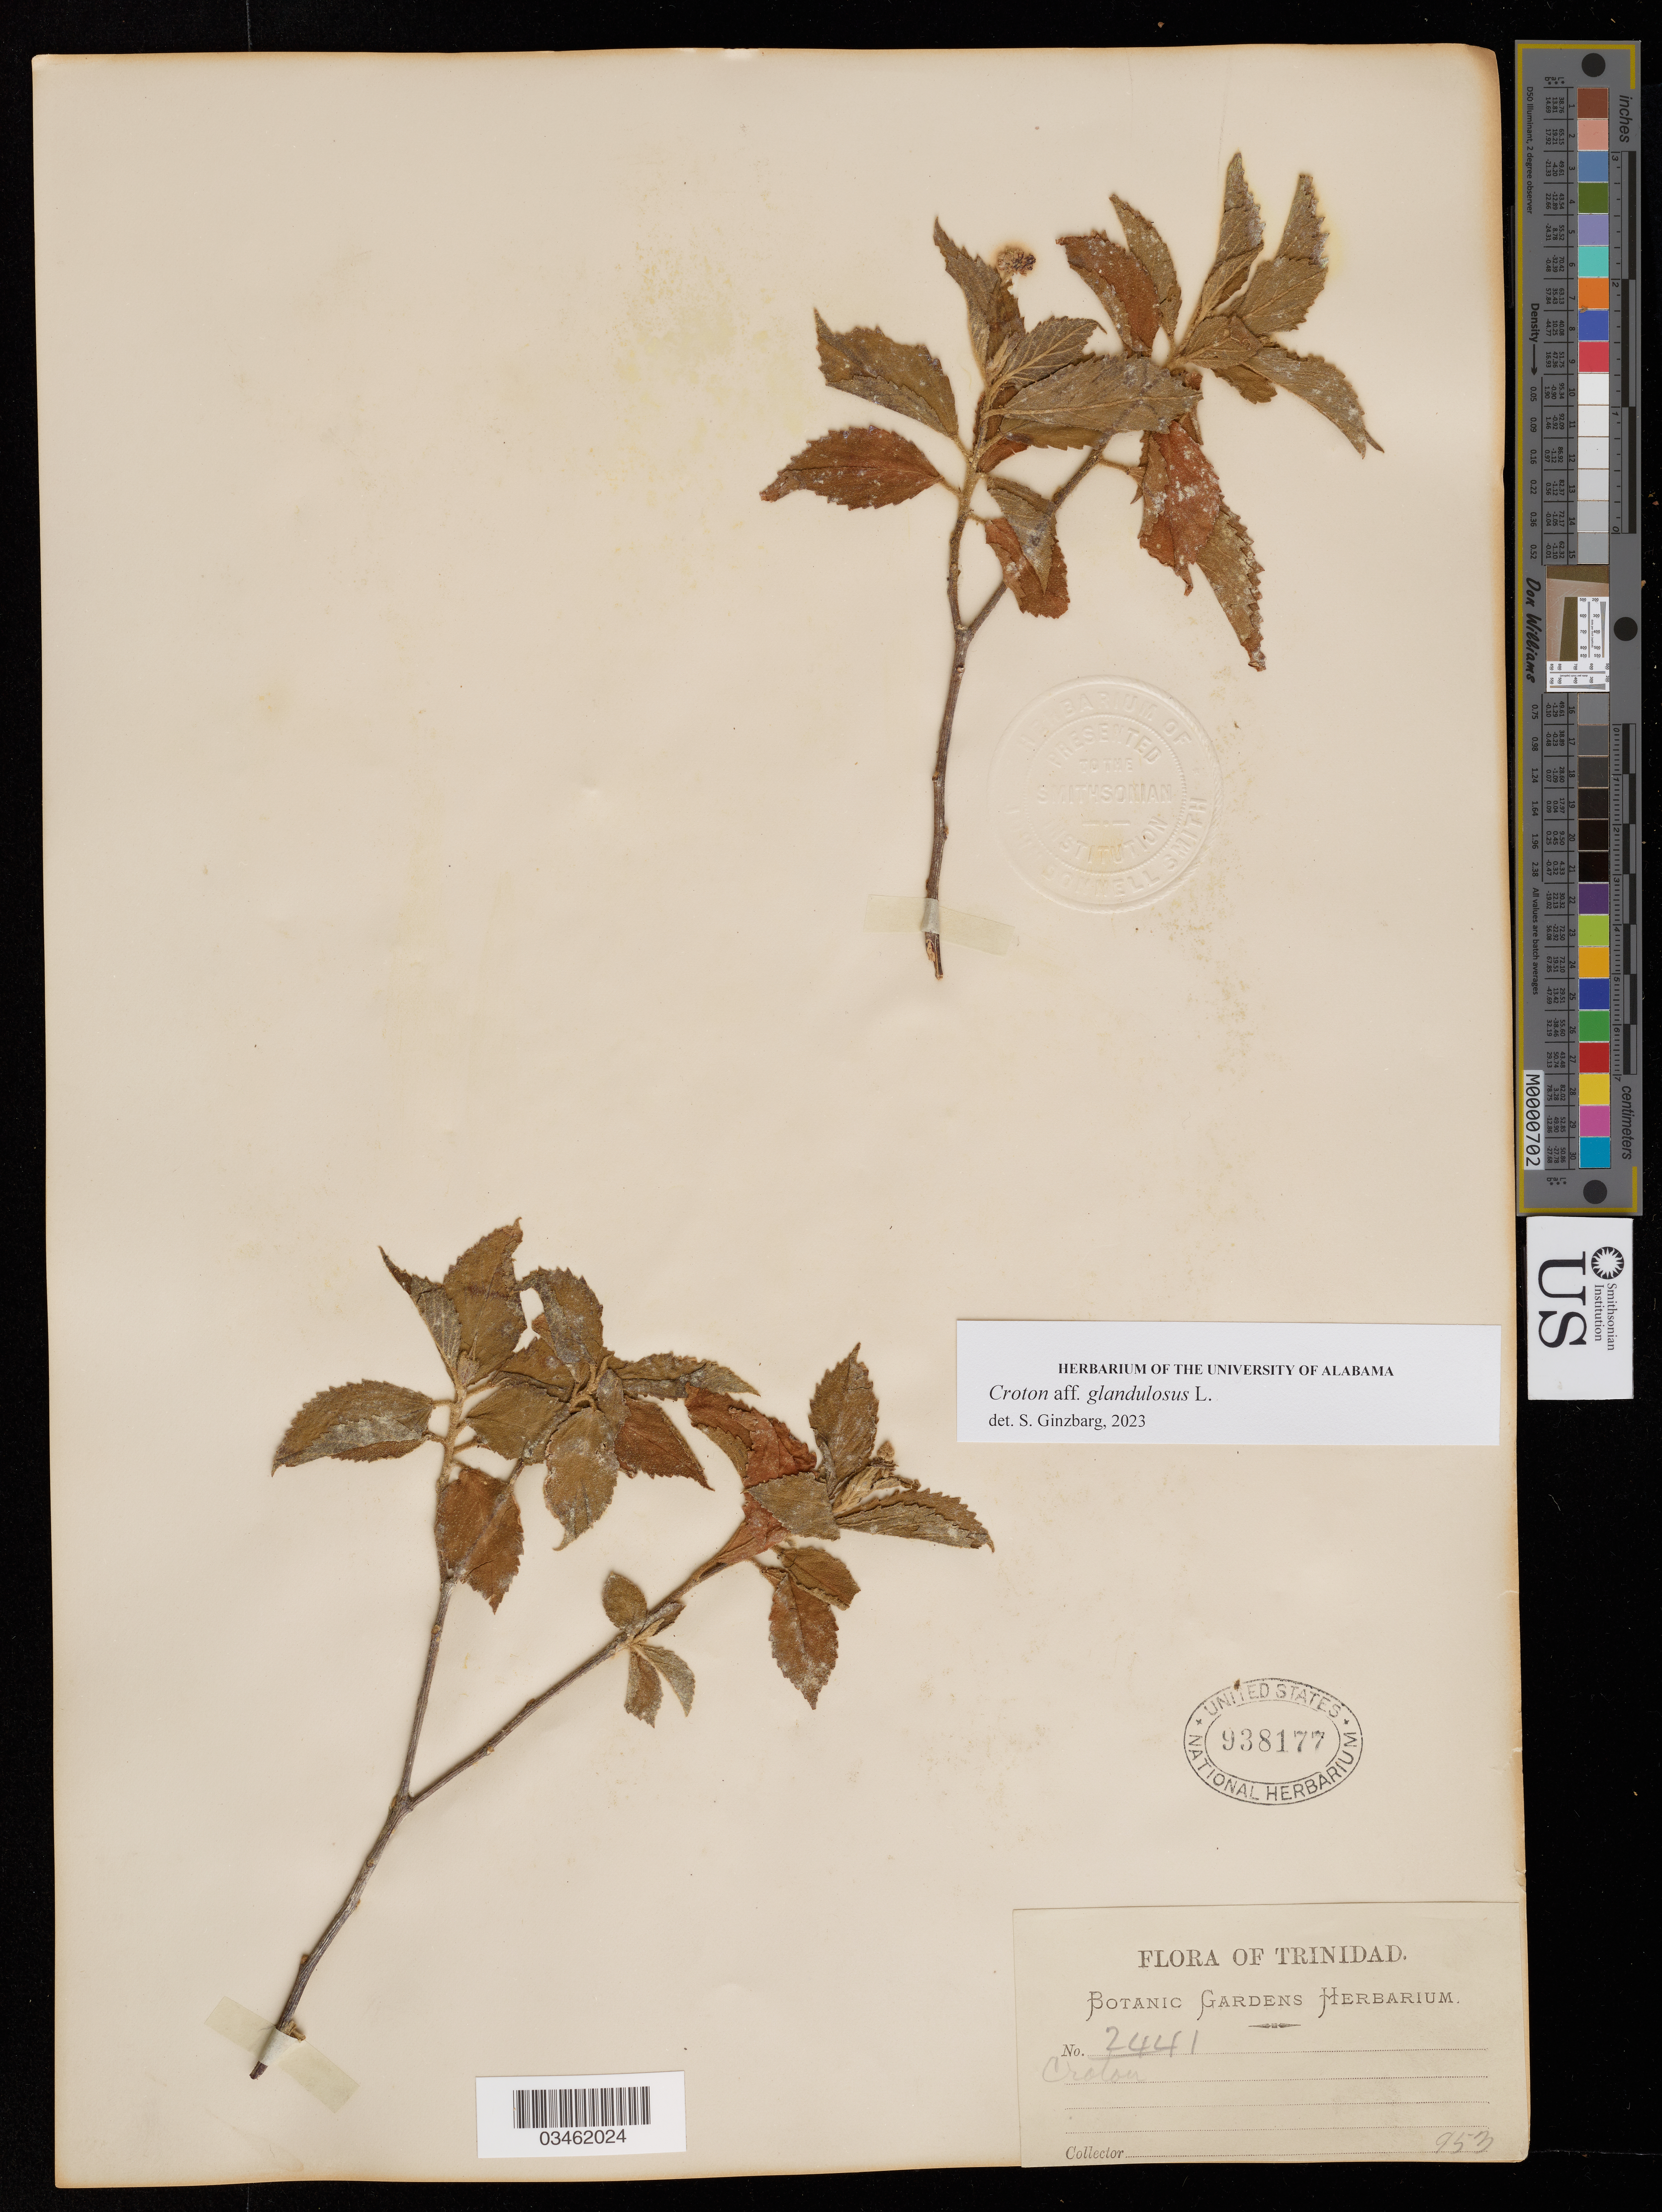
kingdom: Plantae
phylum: Tracheophyta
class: Magnoliopsida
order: Malpighiales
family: Euphorbiaceae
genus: Croton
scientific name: Croton glandulosus var. glandulosus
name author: L.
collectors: ex herb. Botanic Gardens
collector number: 2441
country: Trinidad and Tobago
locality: Trinidad.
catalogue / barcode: US 938177